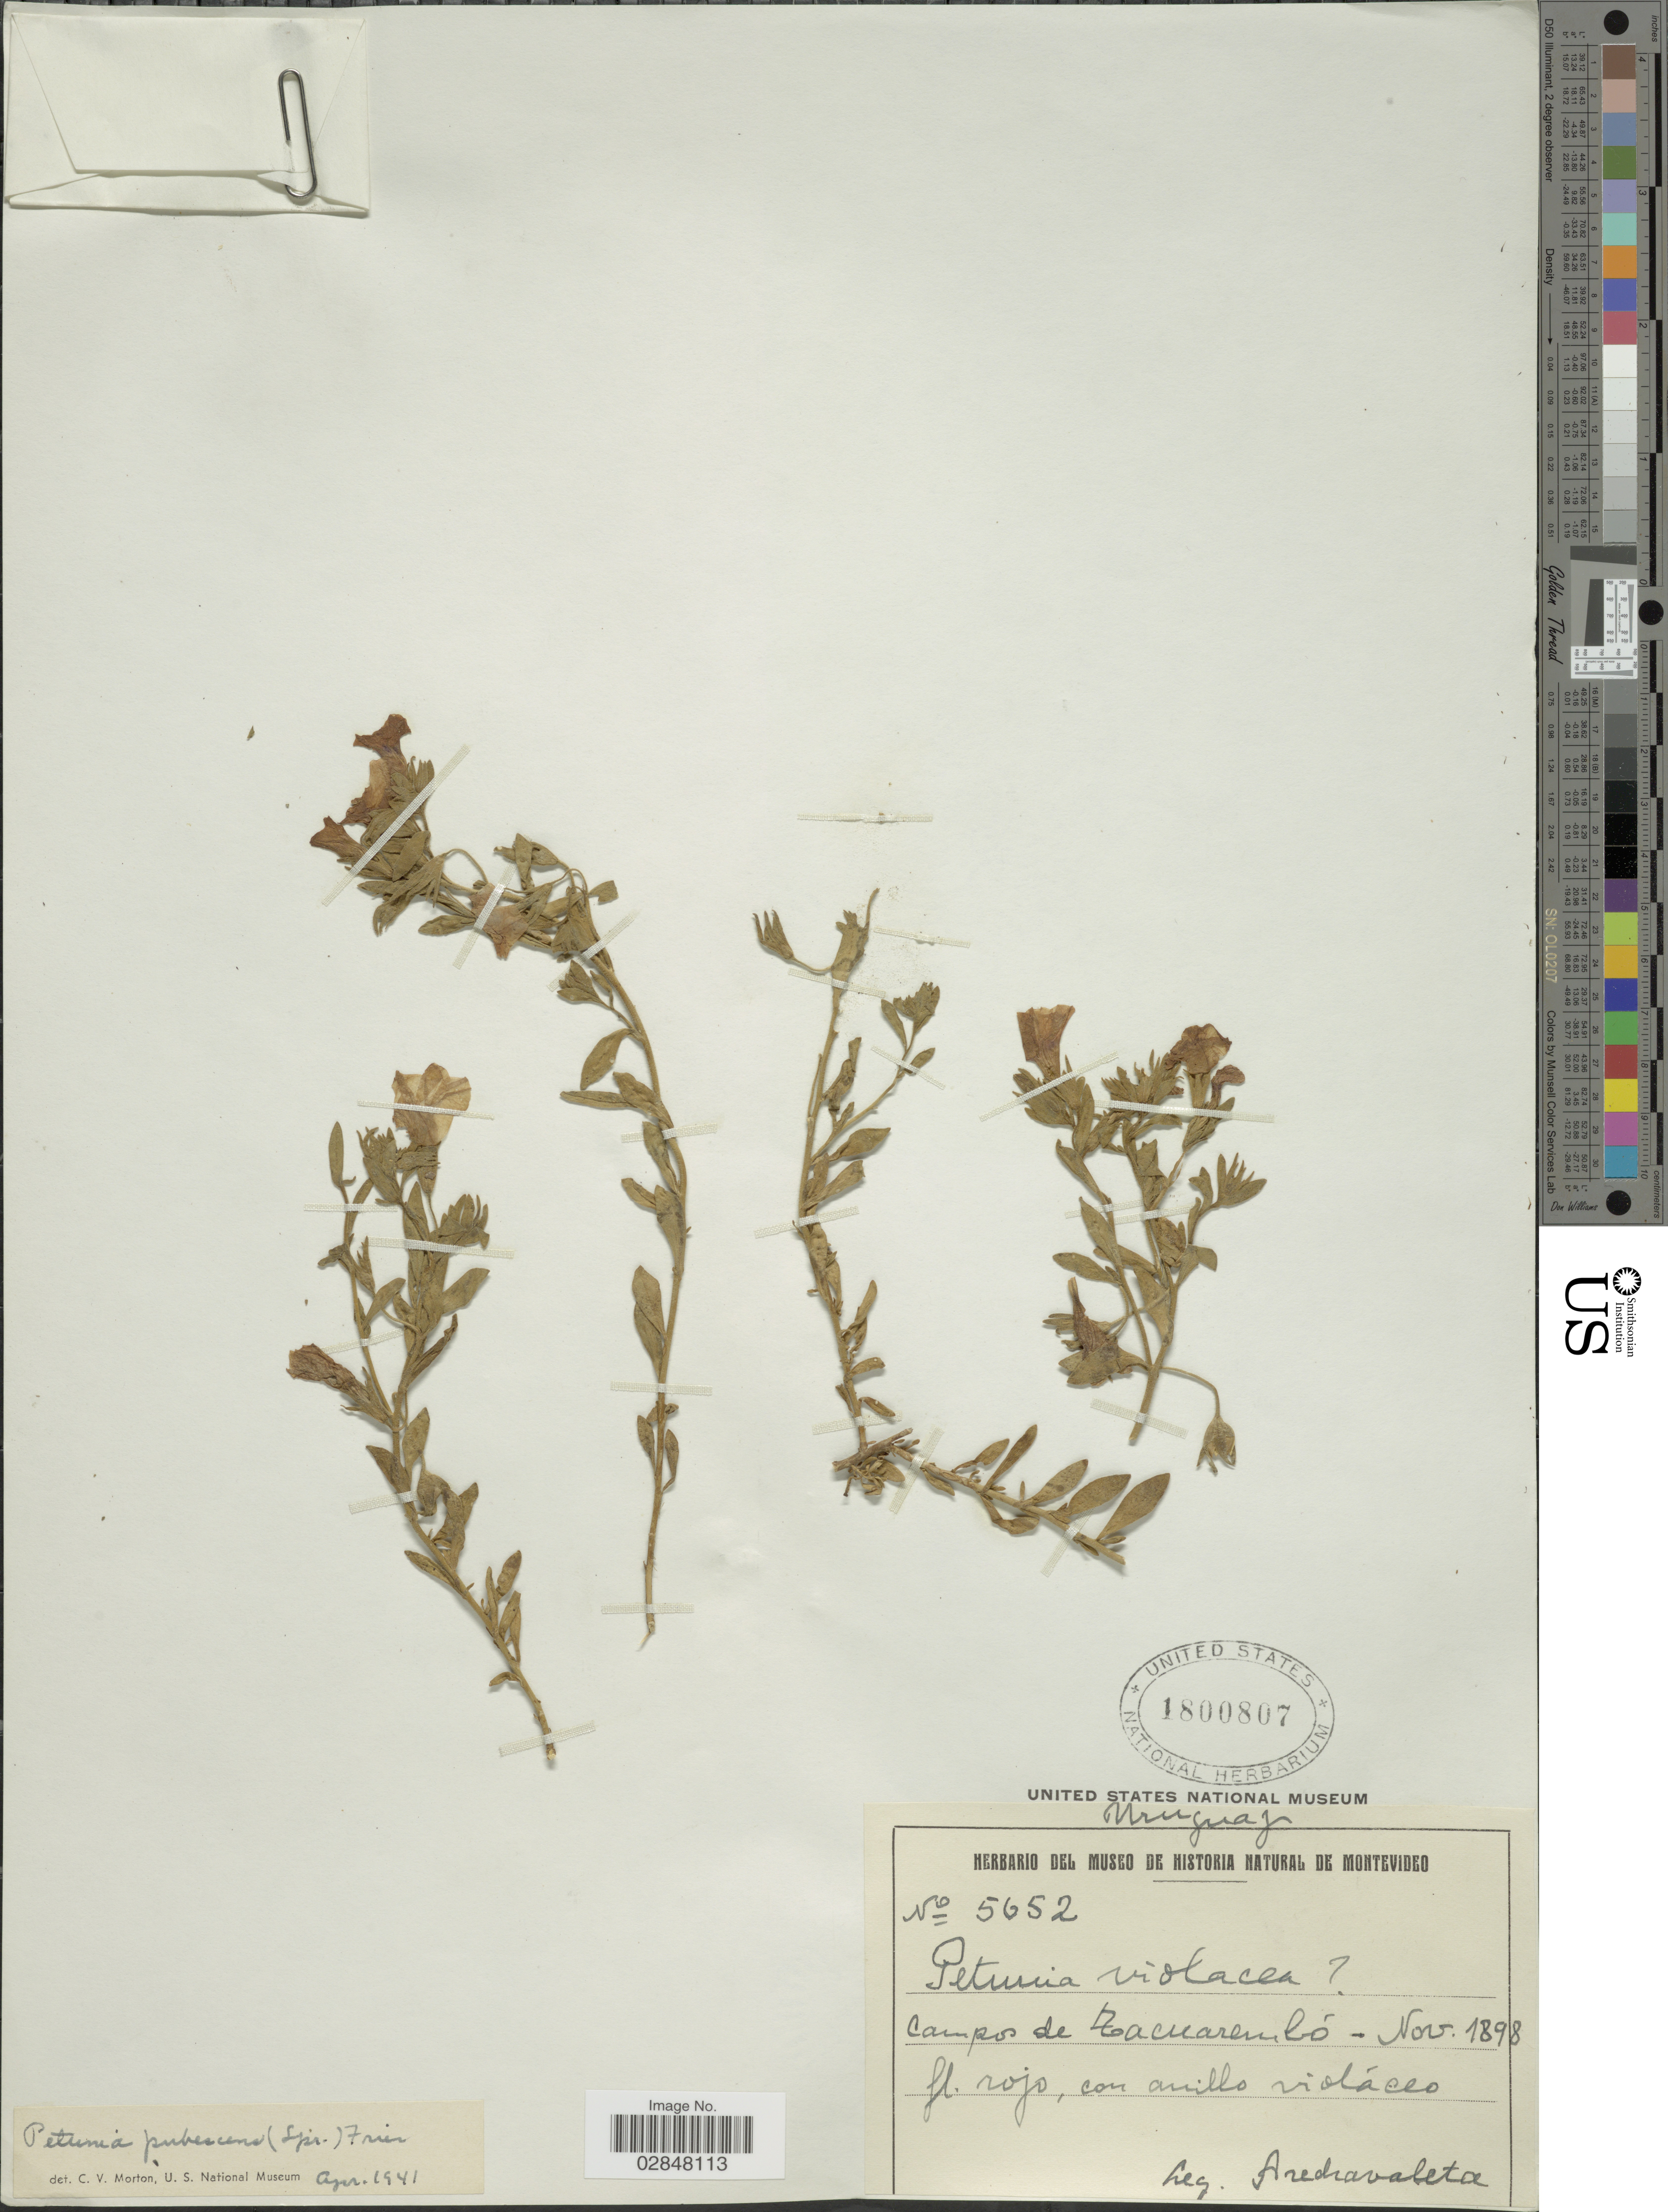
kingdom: Plantae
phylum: Tracheophyta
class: Magnoliopsida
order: Solanales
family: Solanaceae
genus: Petunia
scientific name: Petunia pubescens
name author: R.E. Fr.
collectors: Arechavaleta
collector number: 5652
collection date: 1898-11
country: Uruguay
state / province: Tacuarembó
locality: Campos de Tacuarembó.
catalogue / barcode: US 1800807